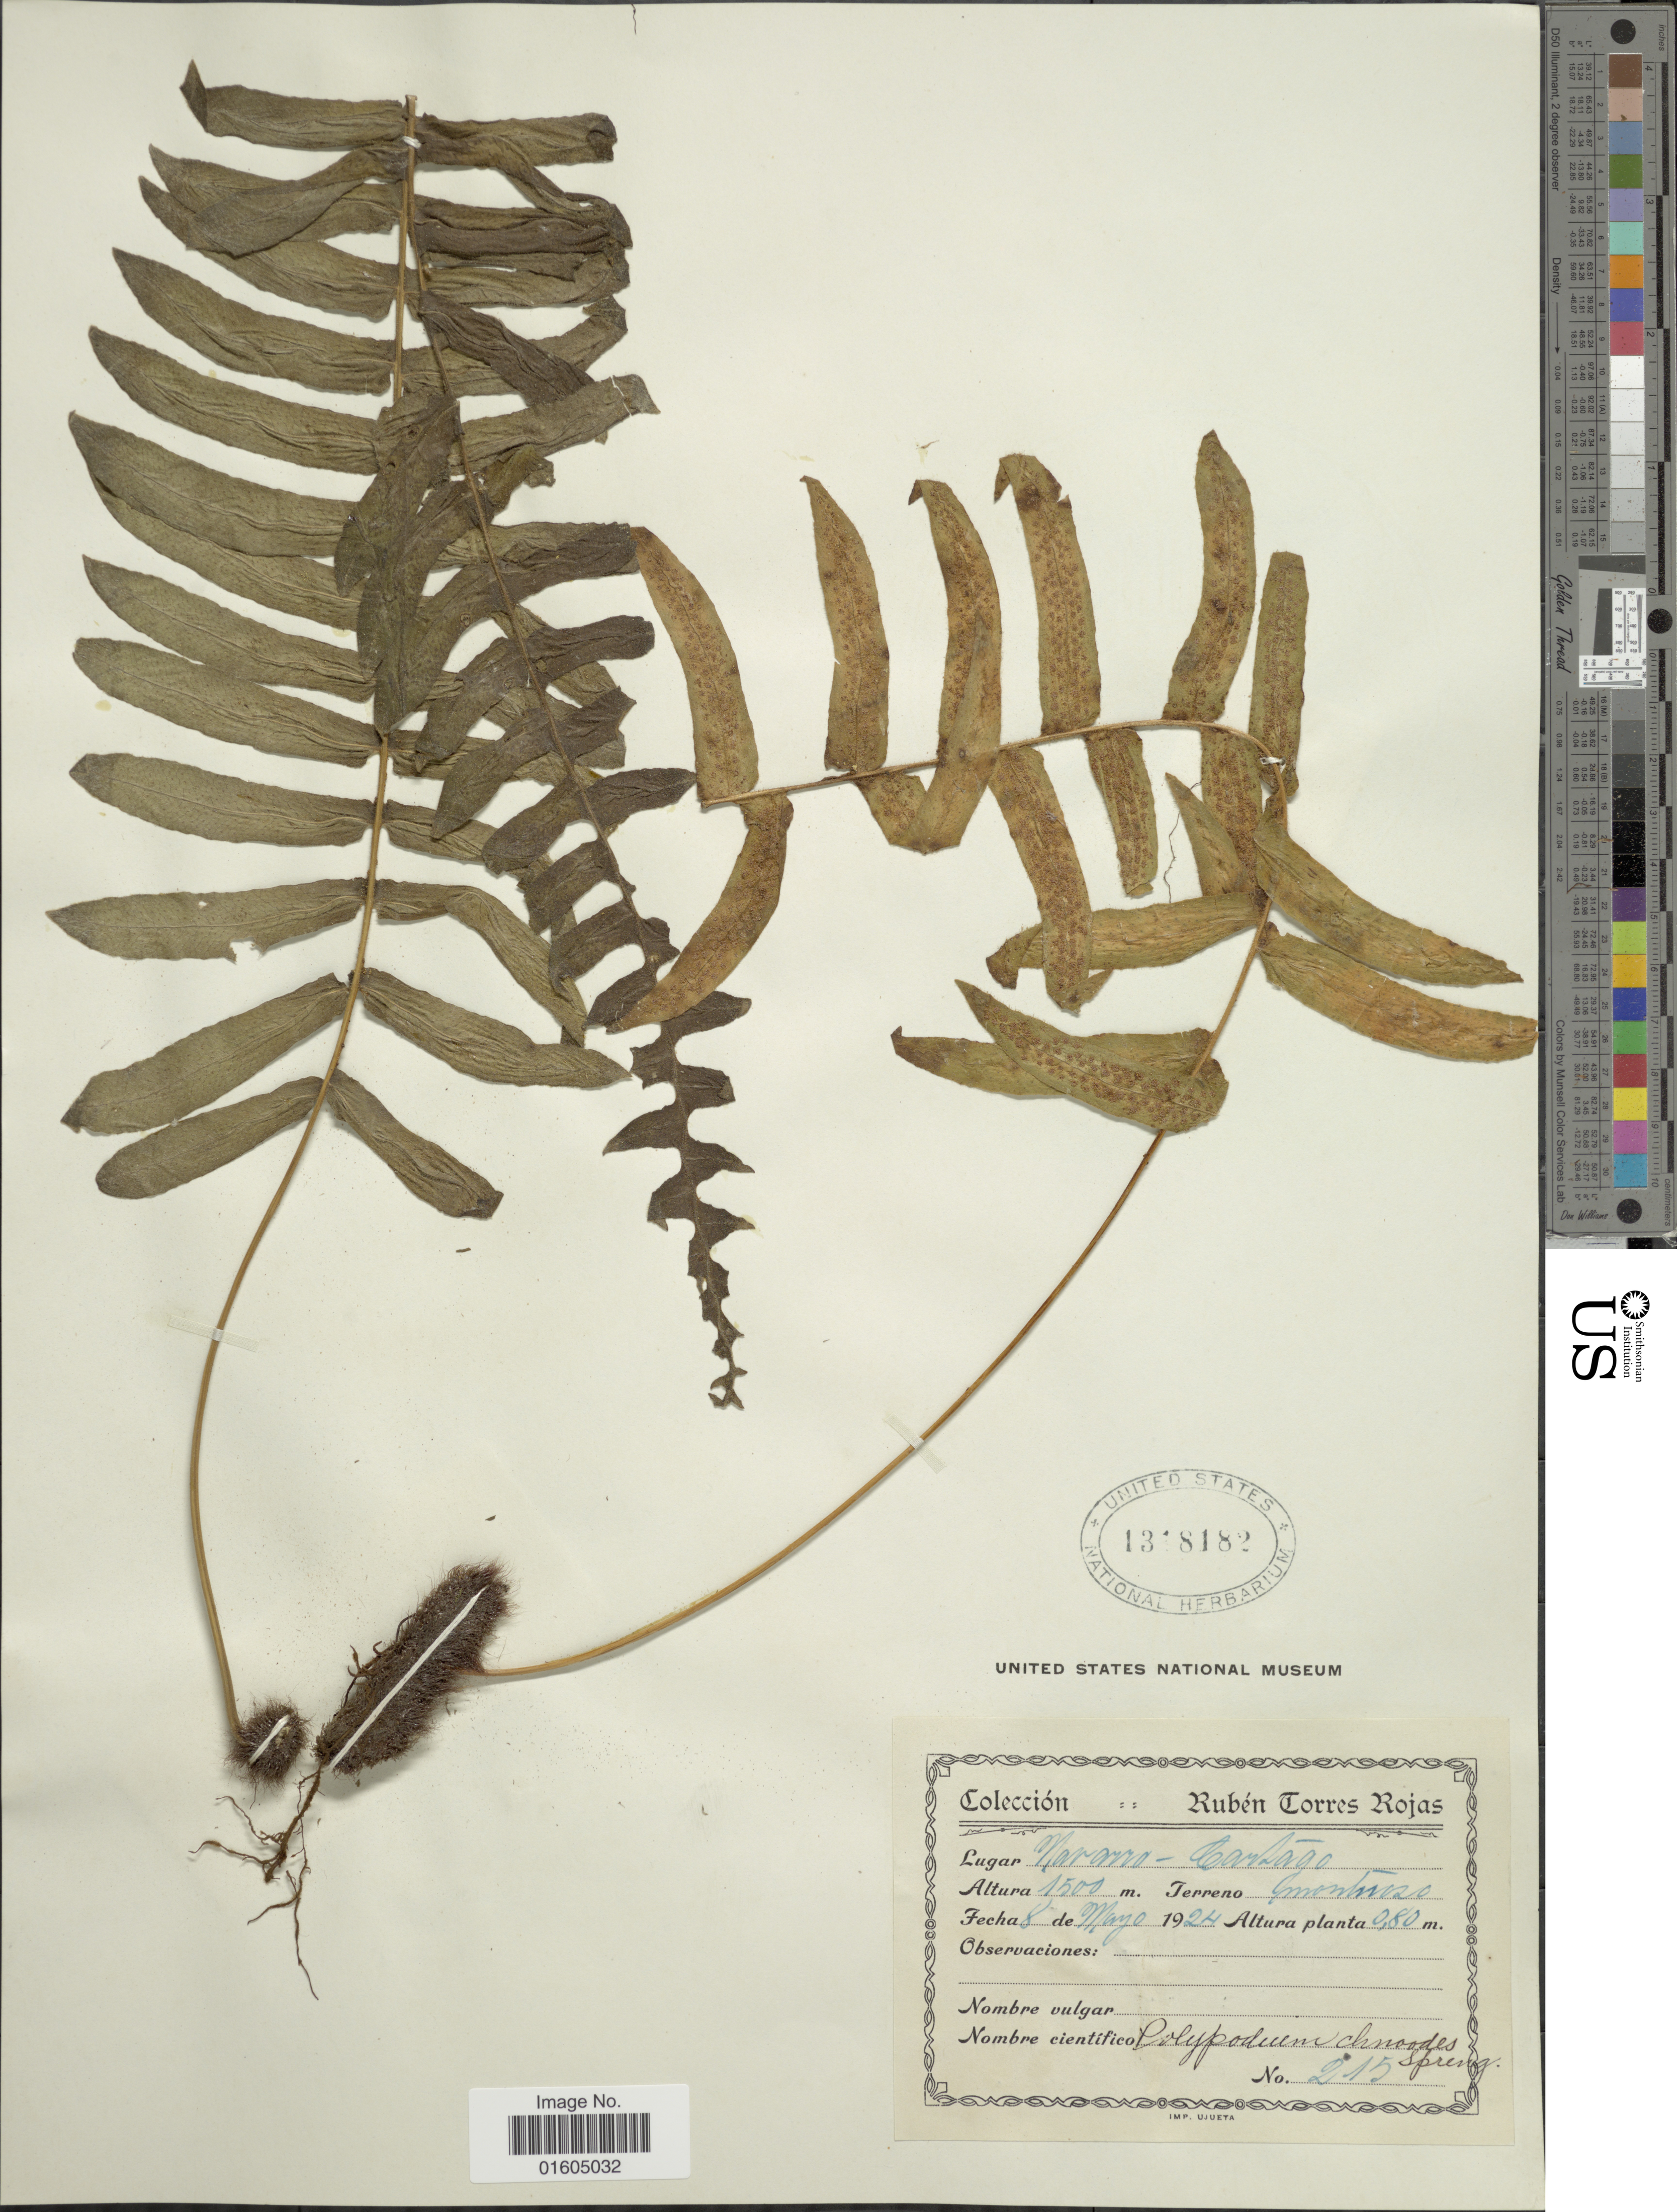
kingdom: Plantae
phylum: Tracheophyta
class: Polypodiopsida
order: Polypodiales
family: Polypodiaceae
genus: Serpocaulon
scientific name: Serpocaulon dissimile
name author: (L.) A.R. Sm.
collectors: R. Torres Rojas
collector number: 215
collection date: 1924-05-08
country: Costa Rica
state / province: Cartago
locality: Navarro - Cartago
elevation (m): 0.8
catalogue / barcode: US 1318182